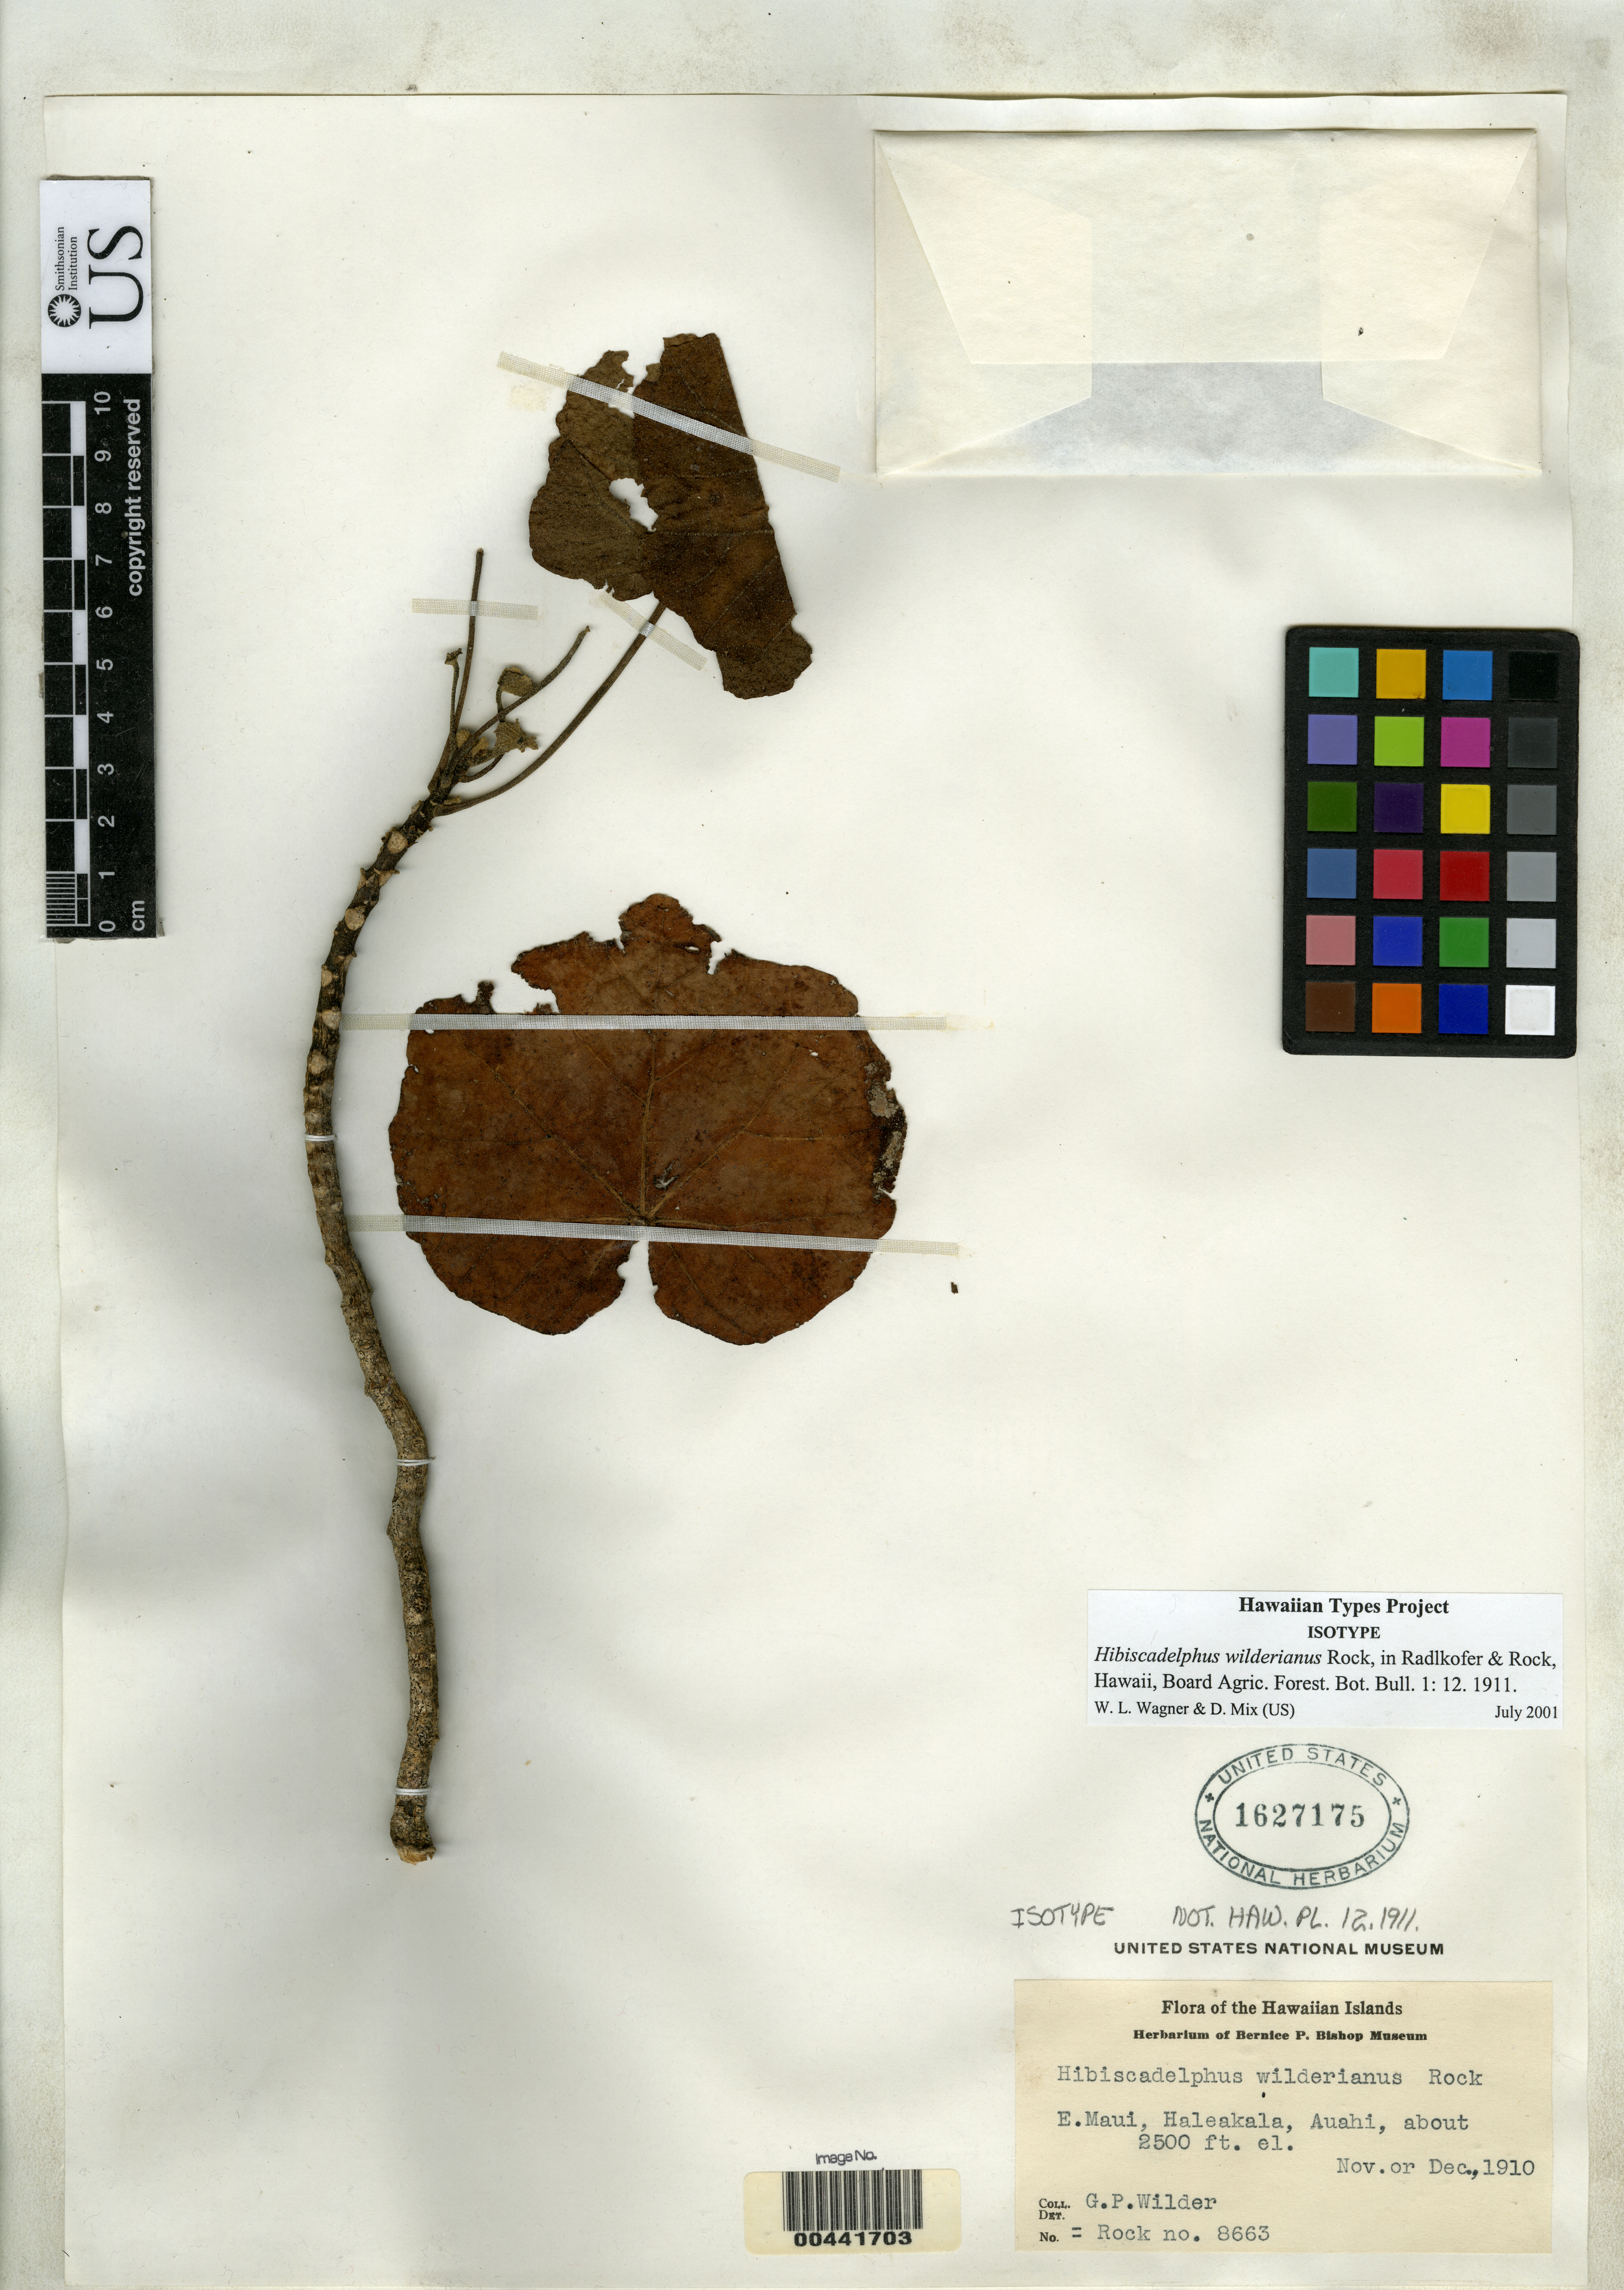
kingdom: Plantae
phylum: Tracheophyta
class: Magnoliopsida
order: Malvales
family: Malvaceae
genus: Hibiscadelphus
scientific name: Hibiscadelphus wilderianus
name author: Rock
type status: Isotype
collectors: G. Wilder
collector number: Rock 8663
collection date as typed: Nov 1910 or -- Dec 1910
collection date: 1910-11 or 1910-12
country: United States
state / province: Hawaii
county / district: Maui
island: Maui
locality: Haleakala, Auahi.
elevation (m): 762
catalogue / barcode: US 1627175